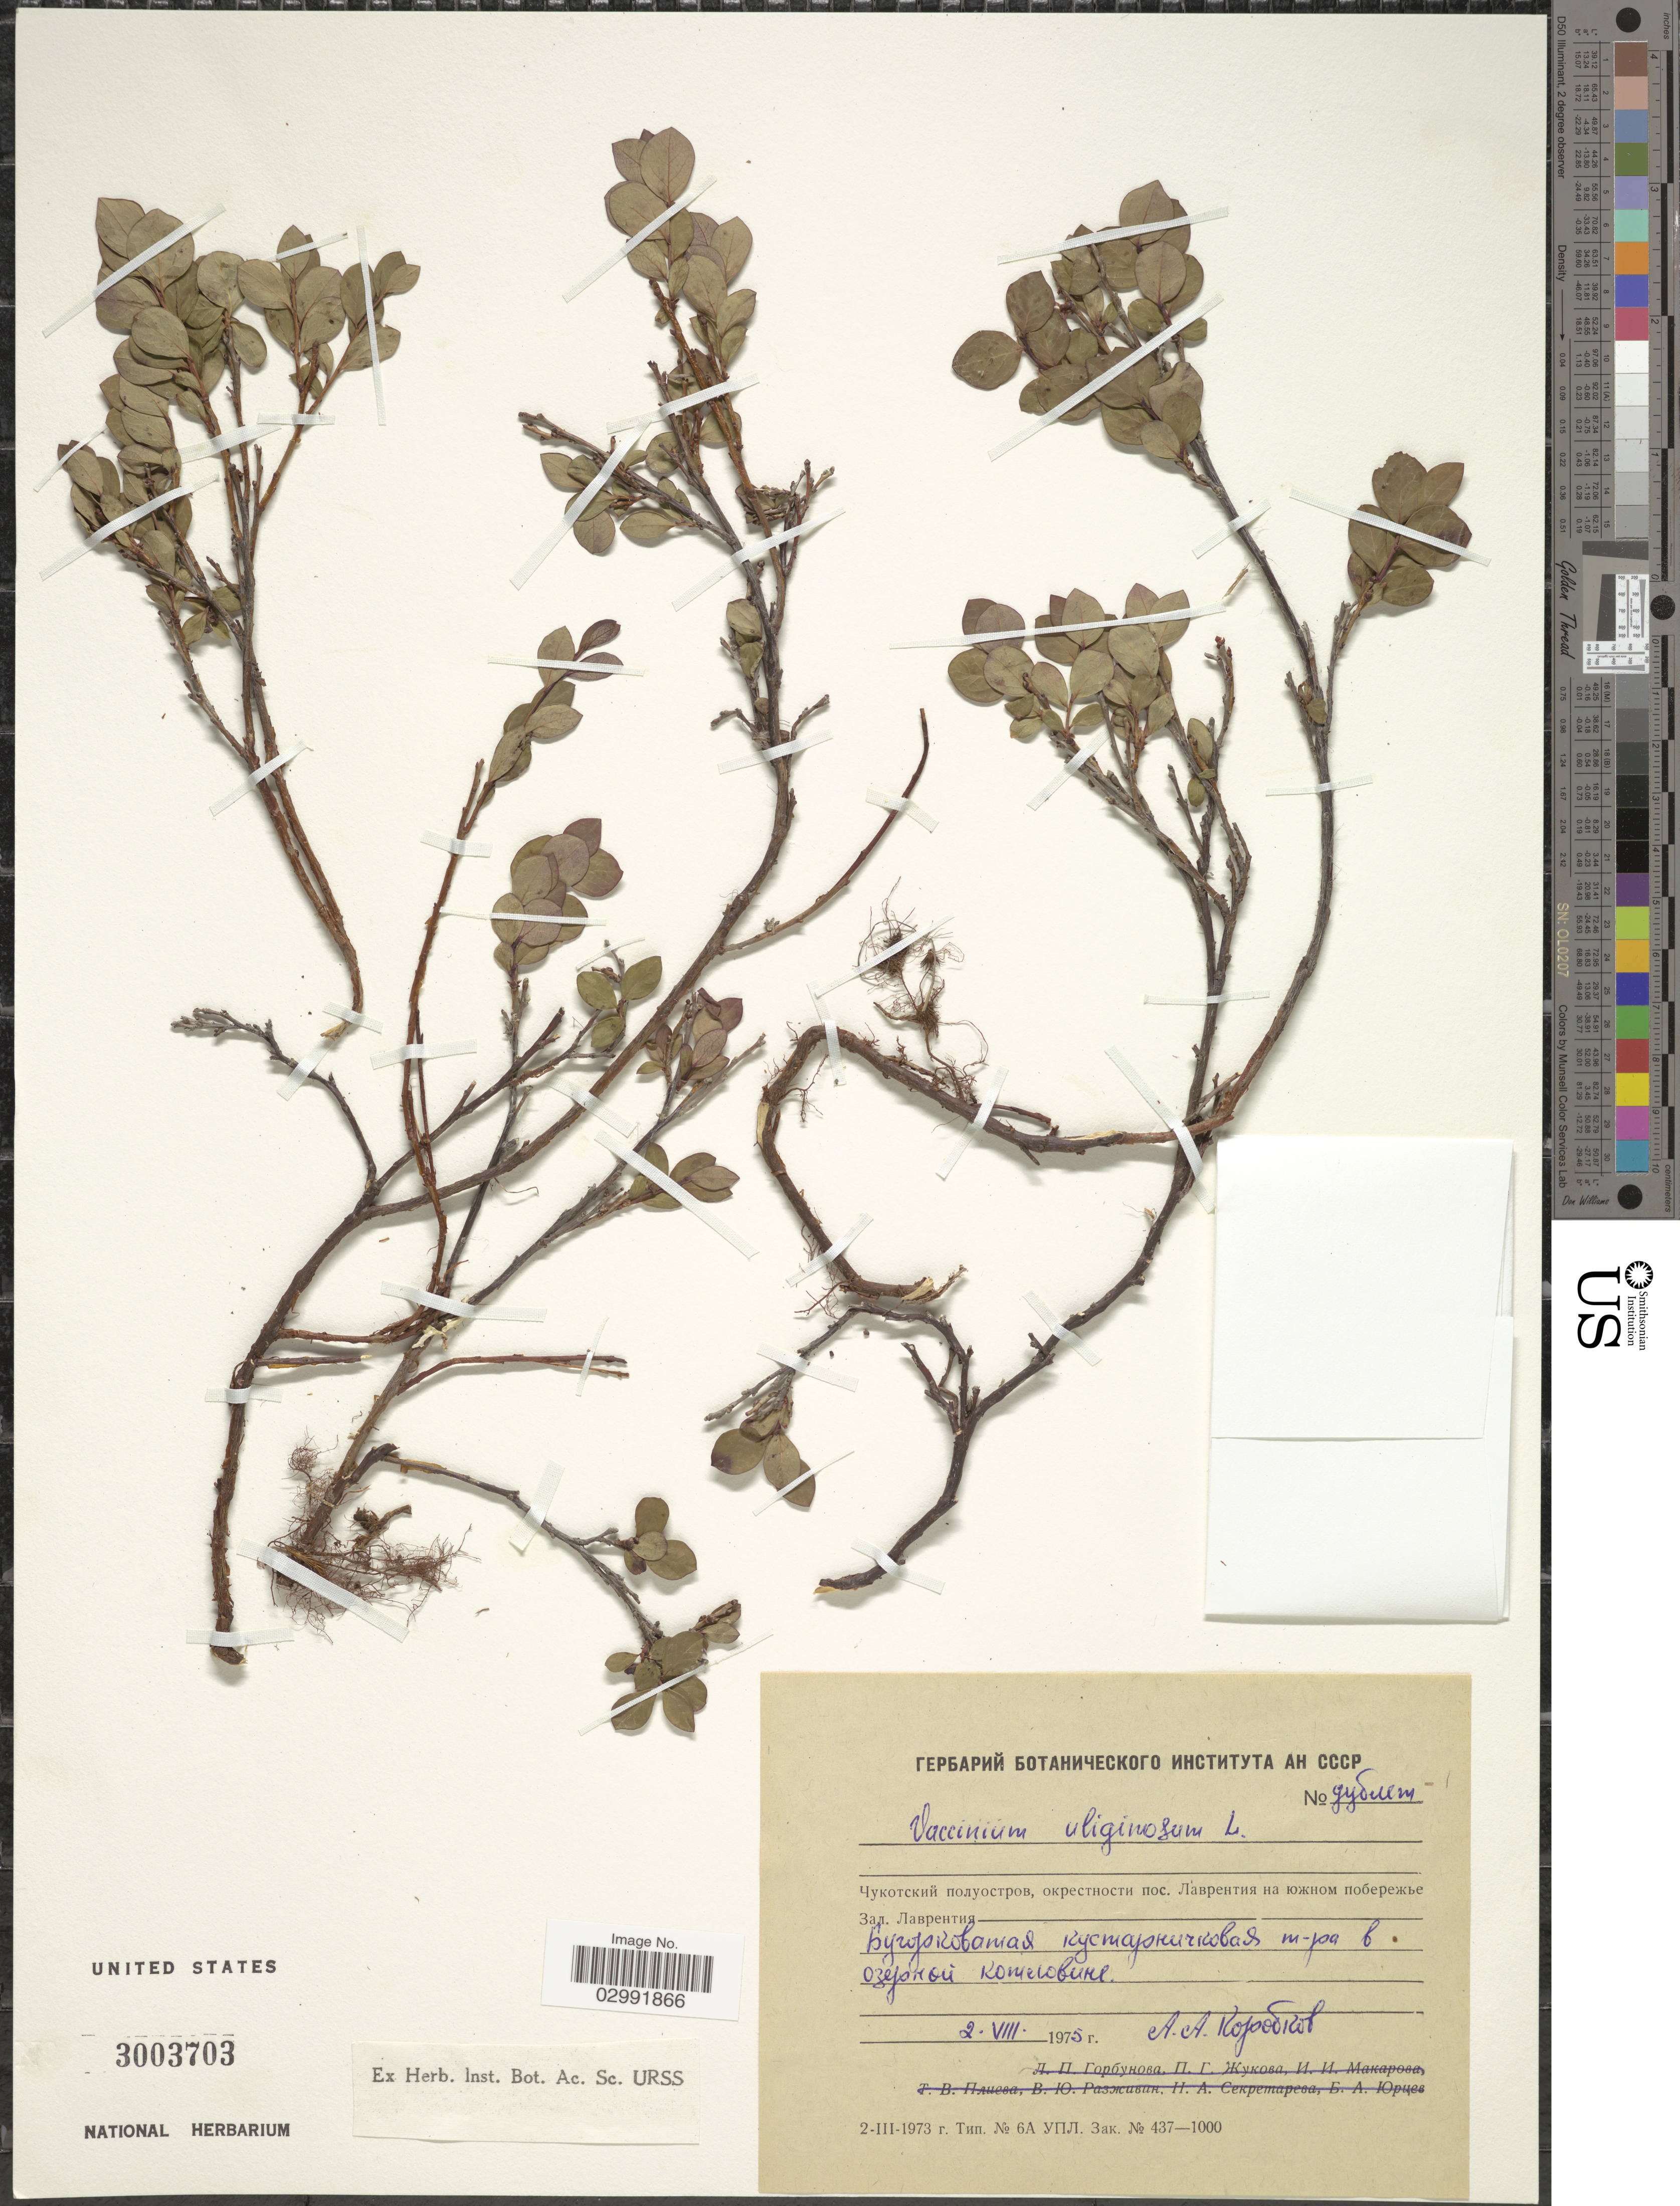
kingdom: Plantae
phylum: Tracheophyta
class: Magnoliopsida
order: Ericales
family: Ericaceae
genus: Vaccinium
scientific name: Vaccinium uliginosum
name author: L.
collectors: A. Korobkov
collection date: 1975-08-02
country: Russian Federation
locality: South shore of Saint Lawerence Bay, vicinity of village Lavrentiy.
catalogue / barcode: US 3003703